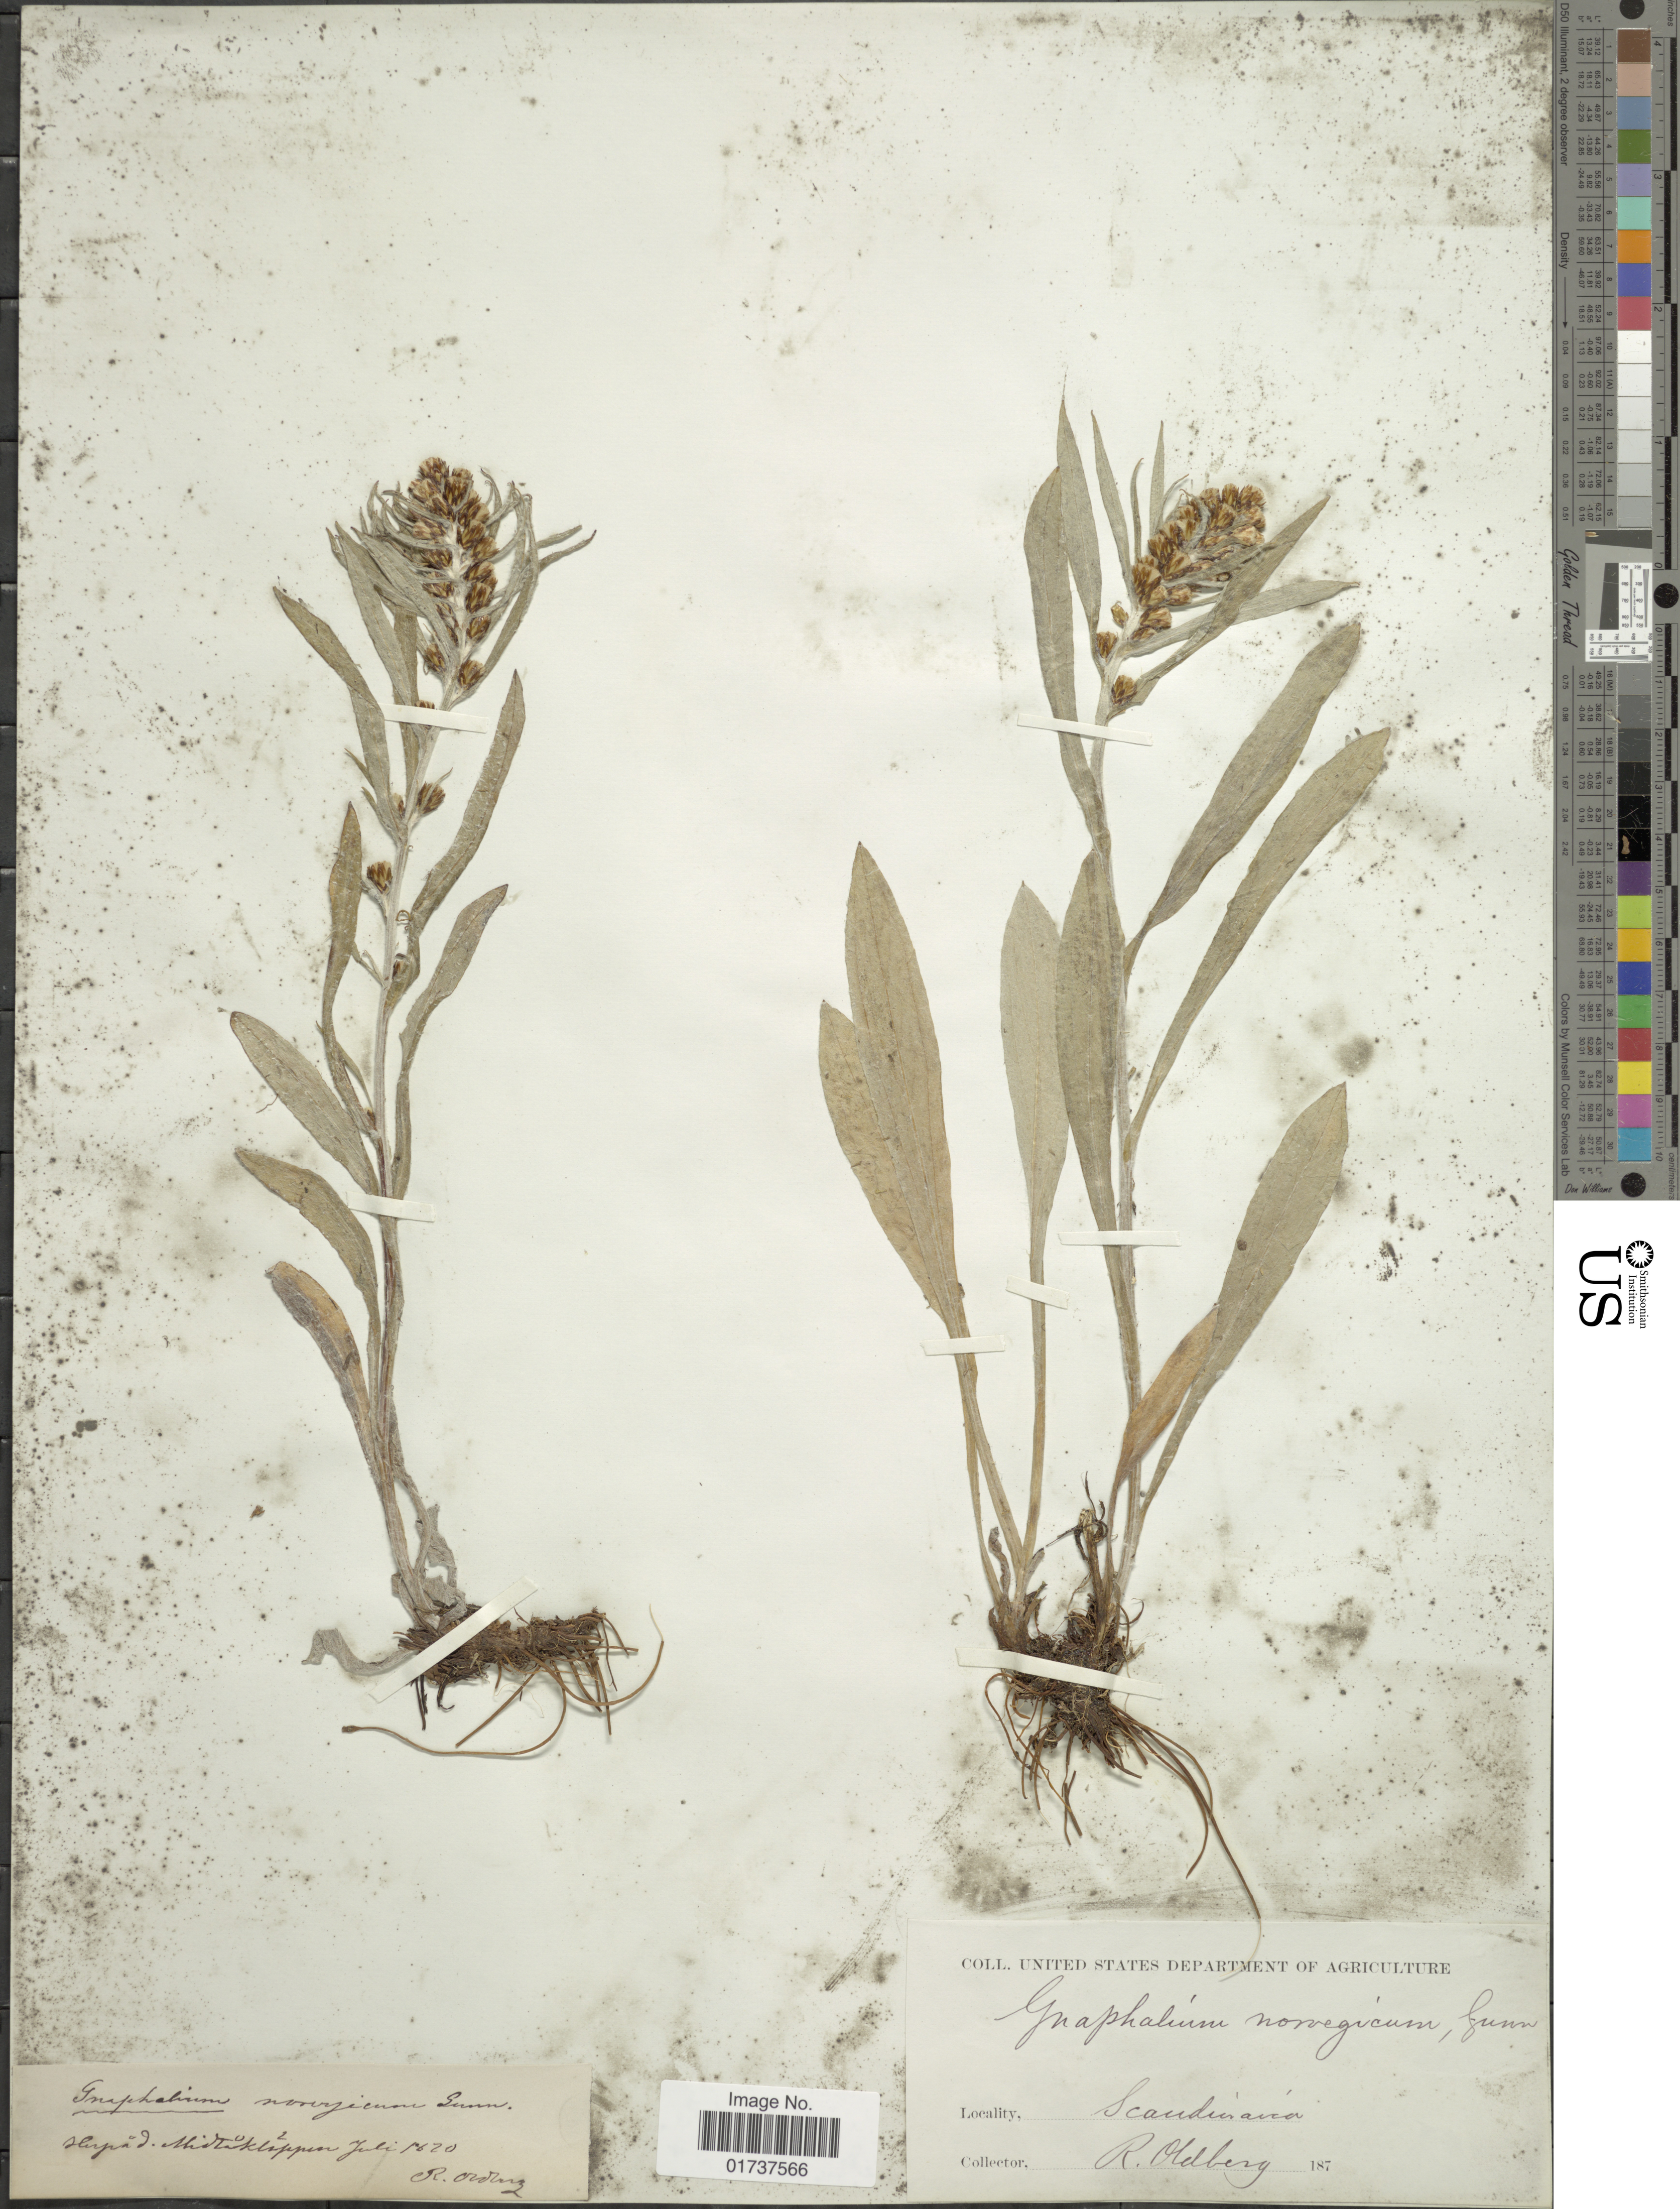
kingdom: Plantae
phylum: Tracheophyta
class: Magnoliopsida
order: Asterales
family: Asteraceae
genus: Gnaphalium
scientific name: Gnaphalium norvegicum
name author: Gunnerus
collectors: R. Oldberg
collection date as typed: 187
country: Sweden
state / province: Jämtland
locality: Scandinavia